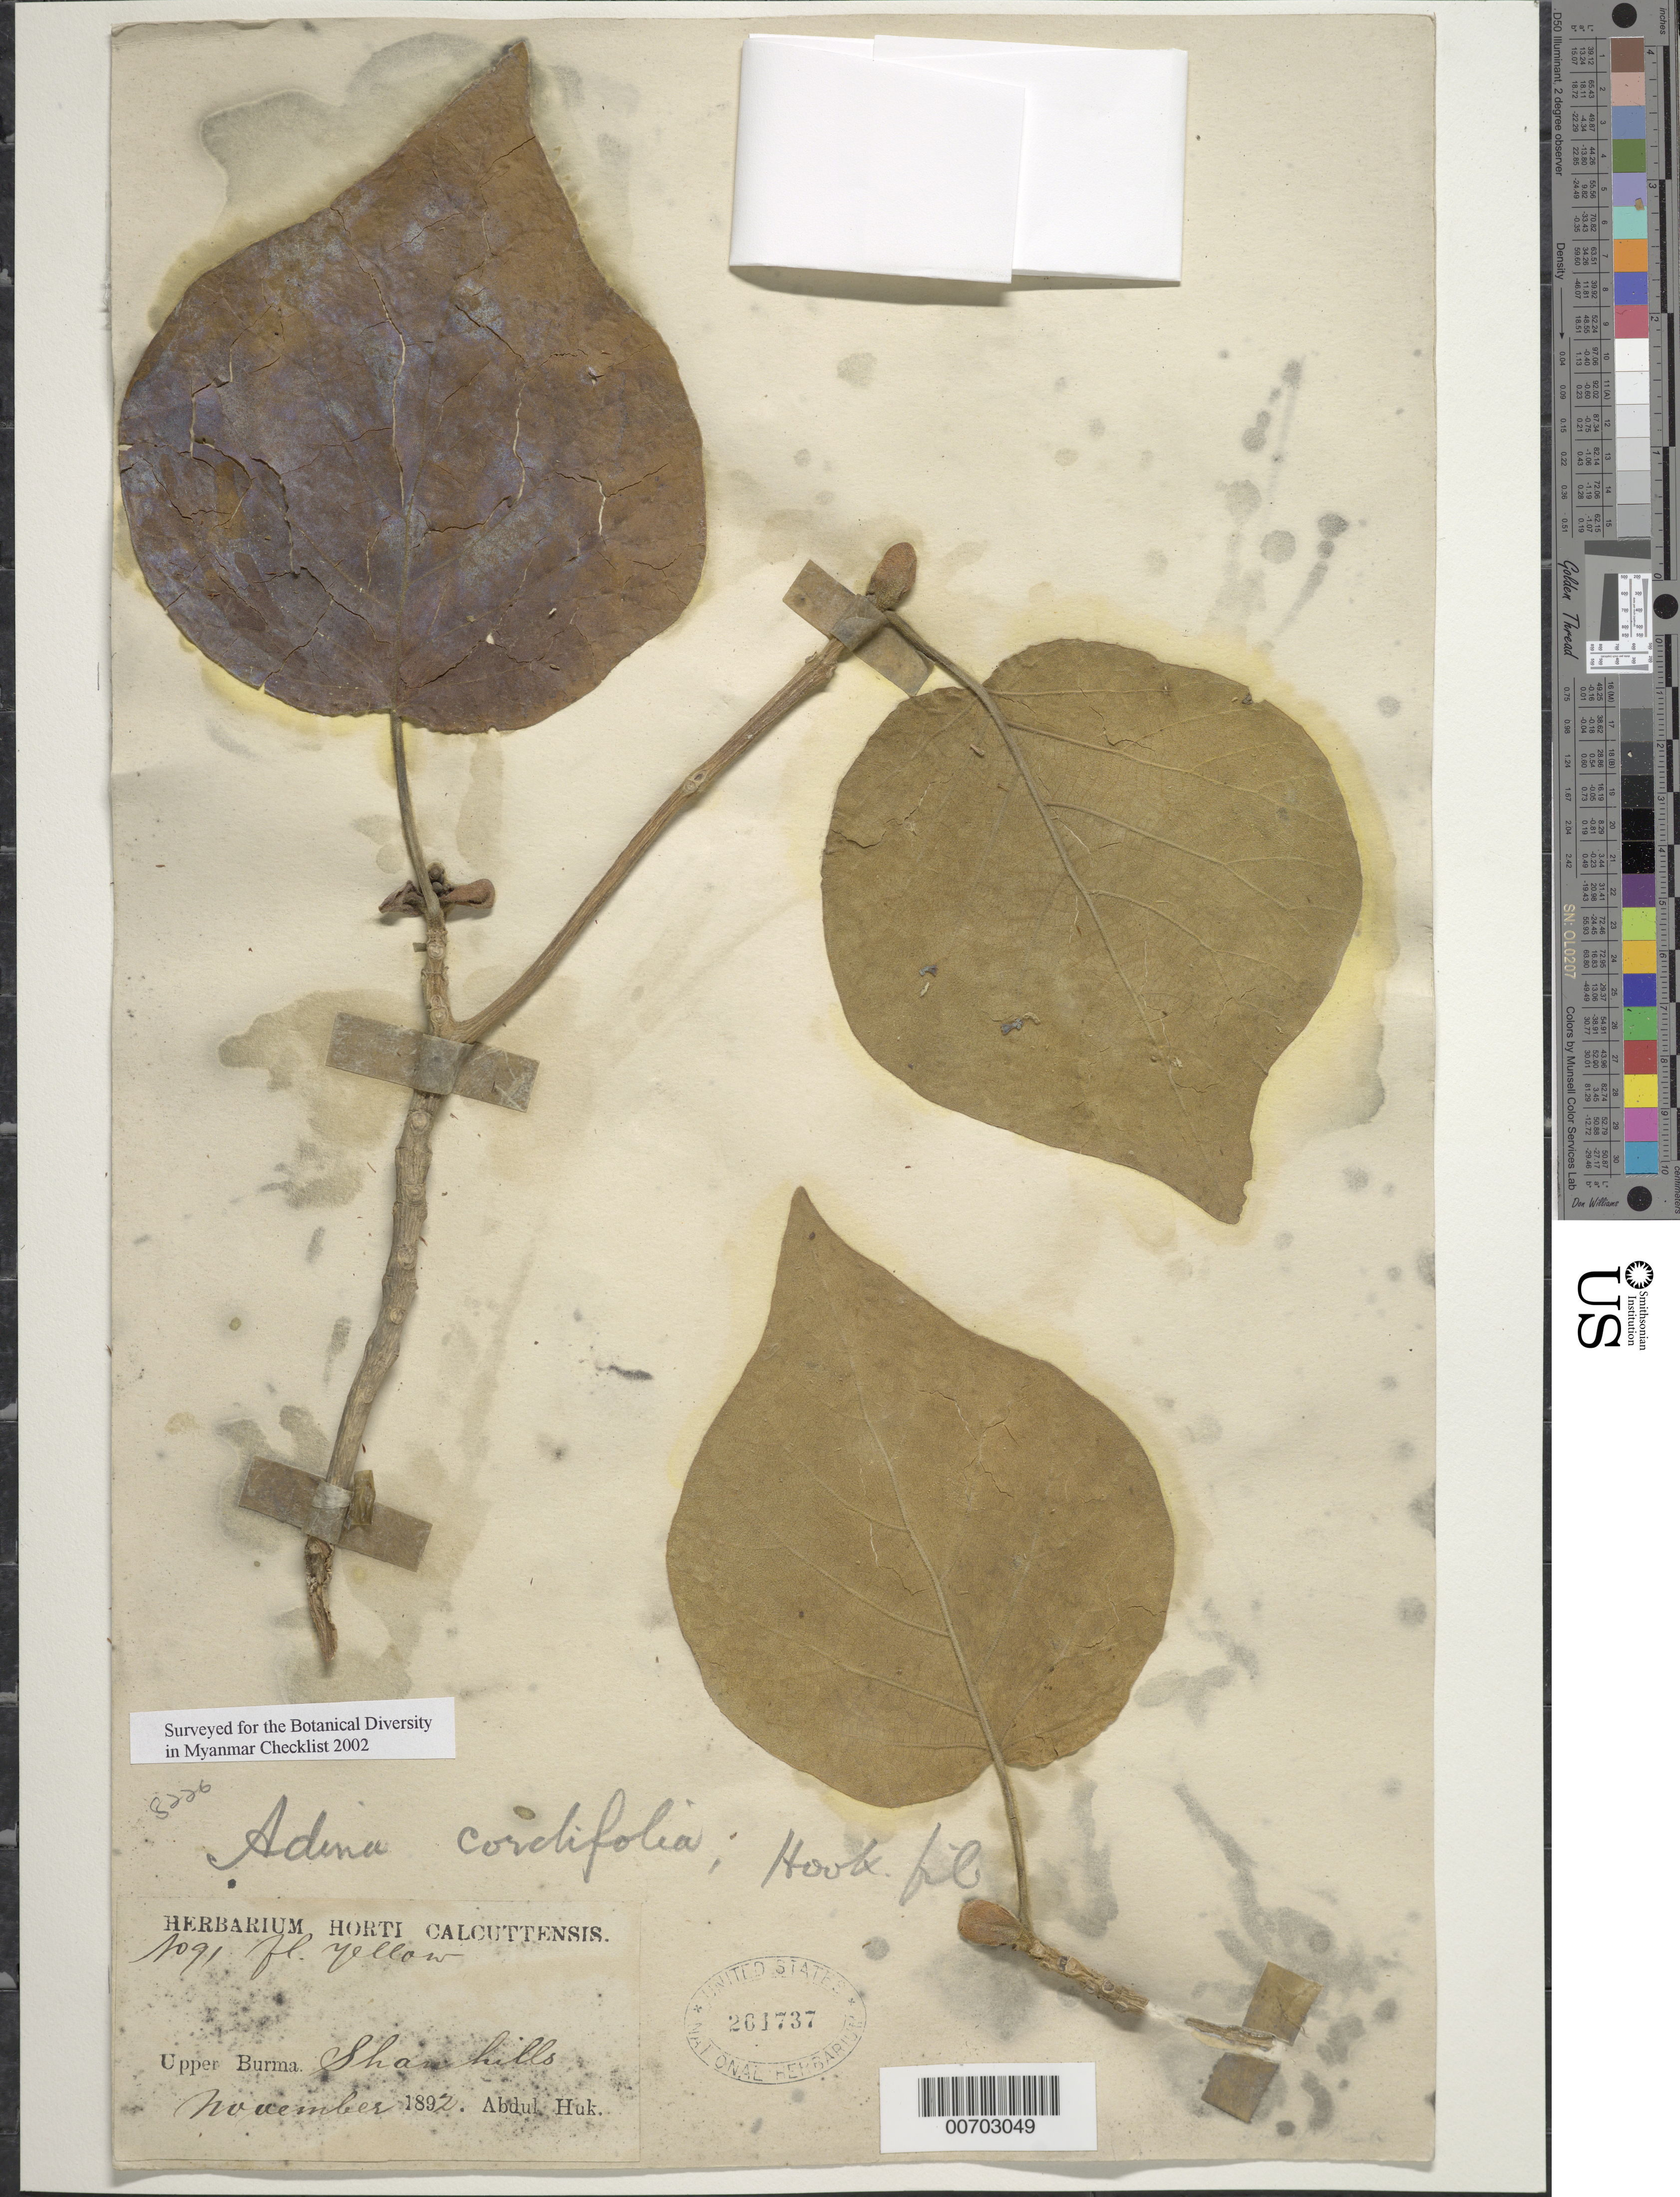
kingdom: Plantae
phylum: Tracheophyta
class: Magnoliopsida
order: Gentianales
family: Rubiaceae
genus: Adina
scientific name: Adina cordifolia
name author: (Roxb.) Hook. f. & Benth.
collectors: A. Huk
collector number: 91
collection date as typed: Nov 1892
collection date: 1892-11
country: Myanmar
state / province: Shan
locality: Shan Hills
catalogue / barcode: US 261737